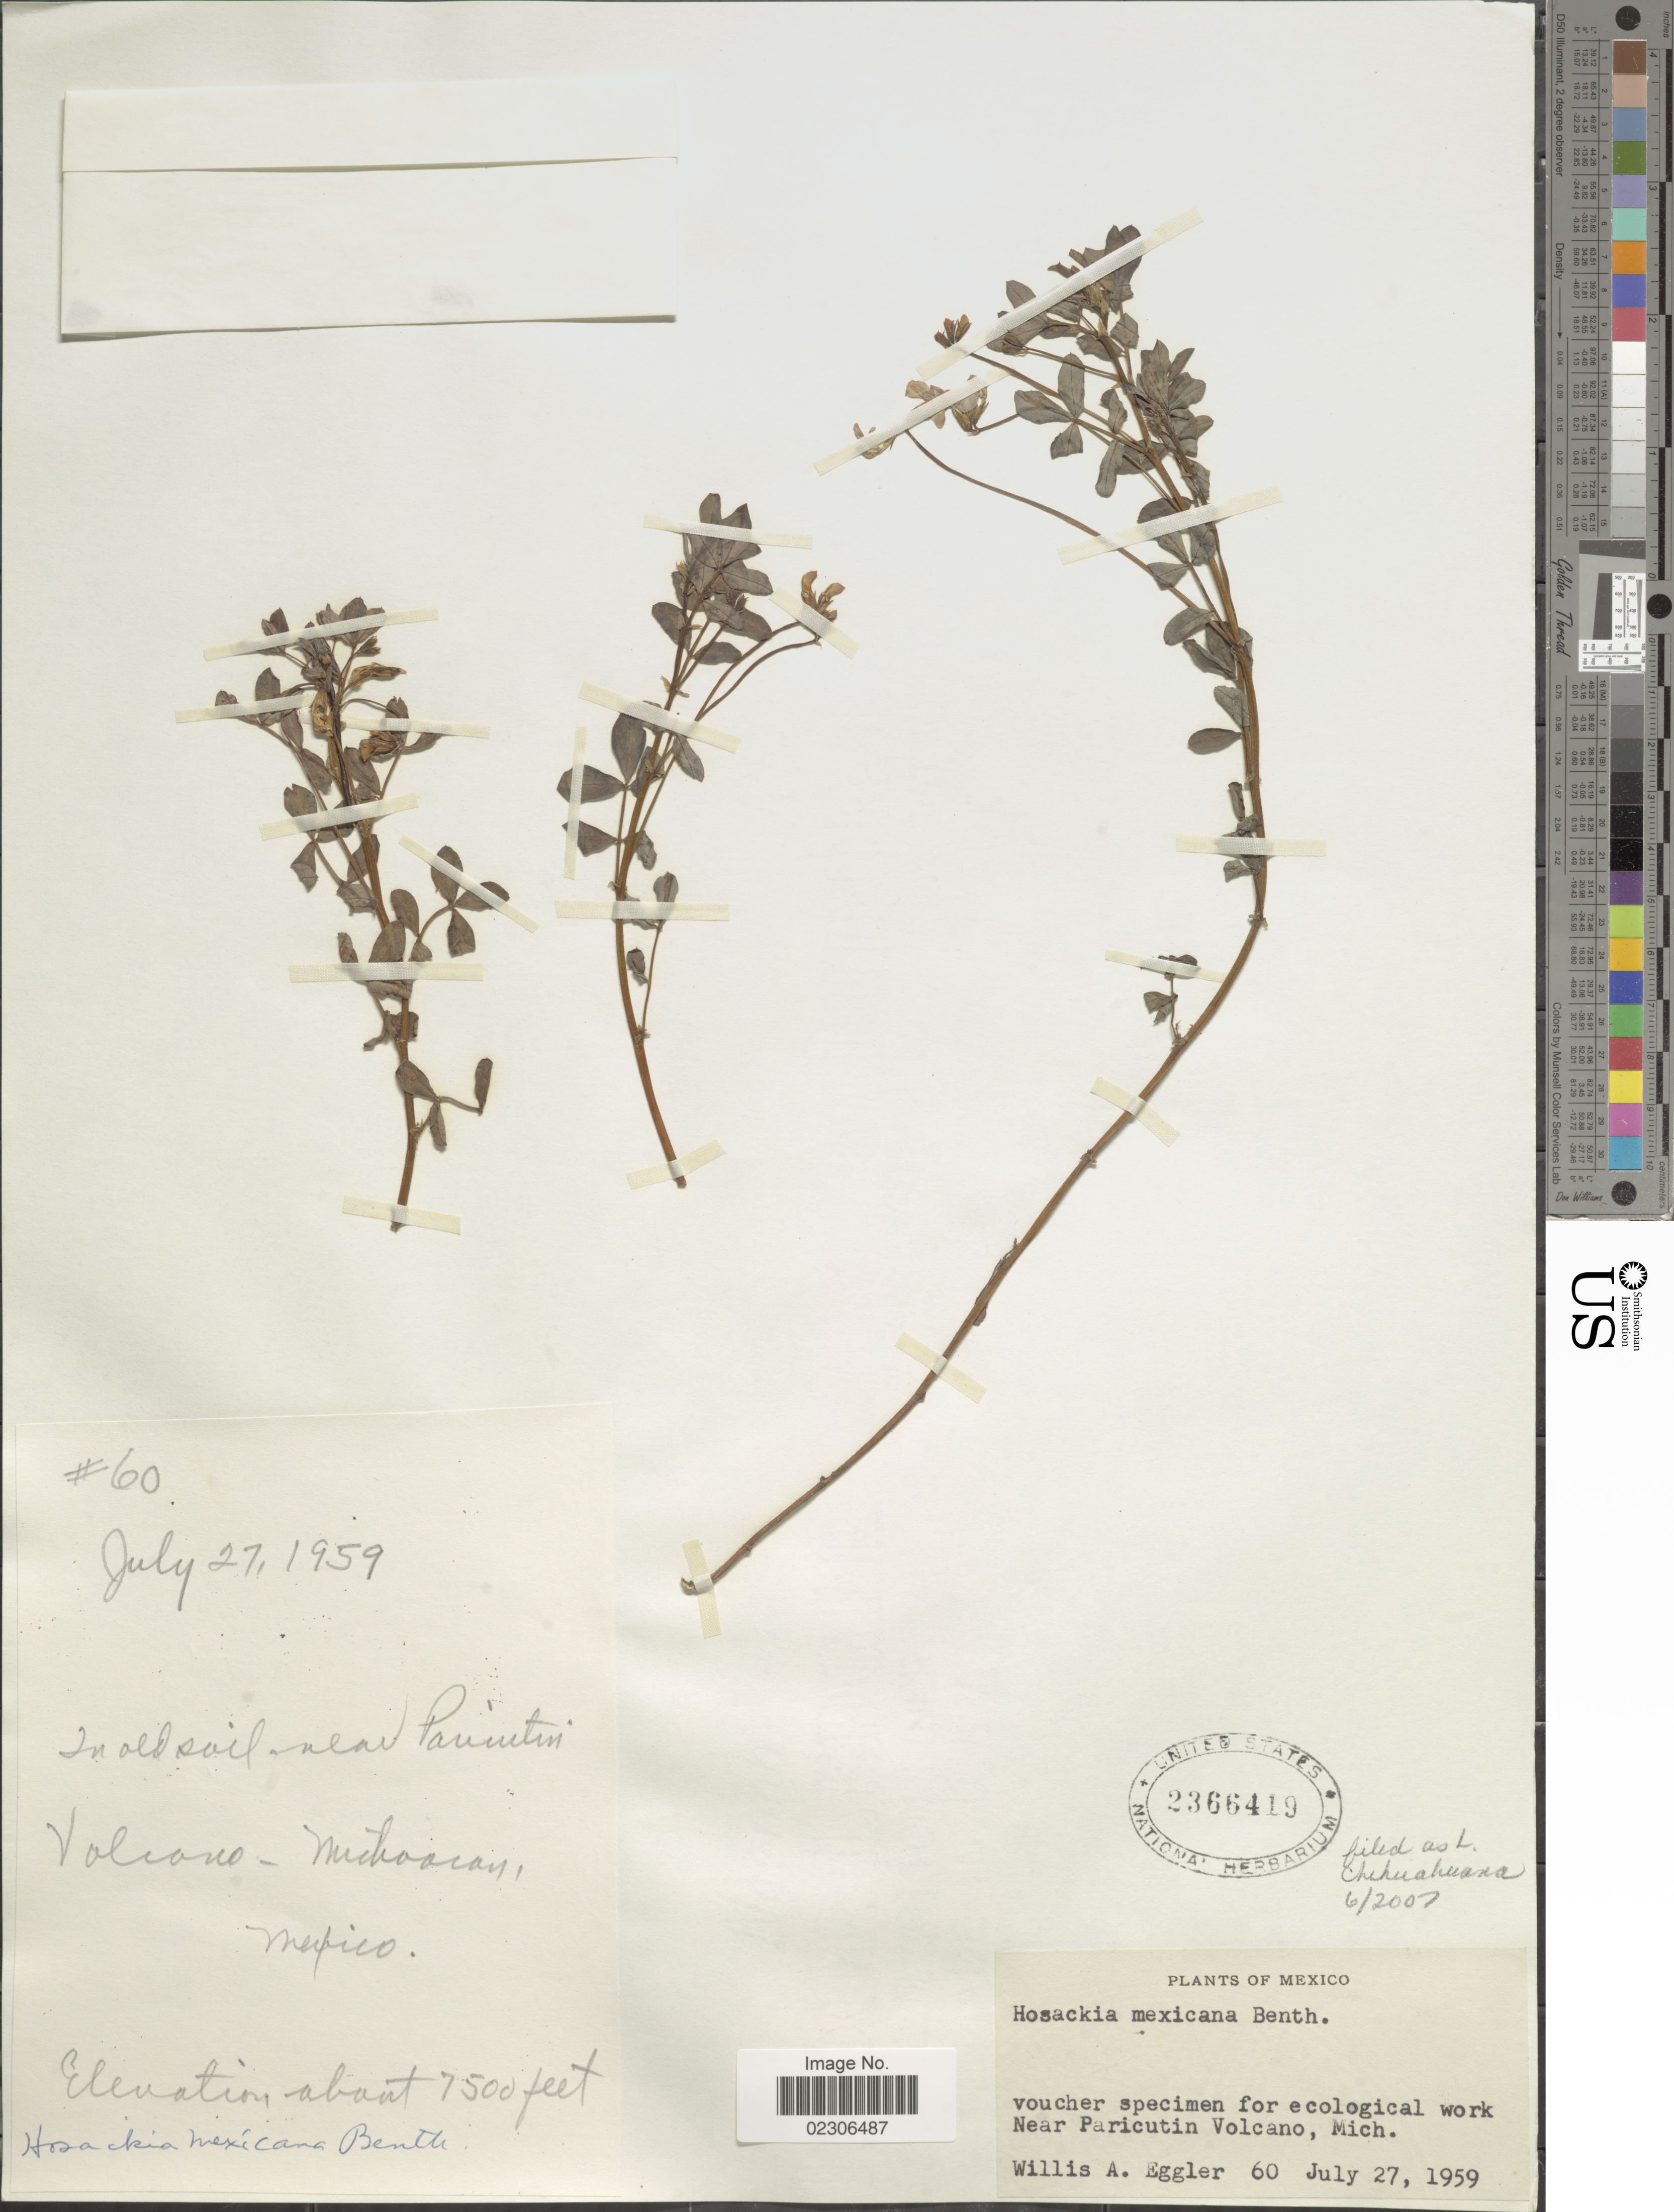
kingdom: Plantae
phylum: Tracheophyta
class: Magnoliopsida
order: Fabales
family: Fabaceae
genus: Lotus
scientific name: Lotus chihuahuanus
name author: (S. Watson) Greene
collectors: W. A. Eggler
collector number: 60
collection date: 1959-07-27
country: Mexico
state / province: Michoacán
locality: Near Paricutin Volcano, Mich.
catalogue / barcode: US 2366419